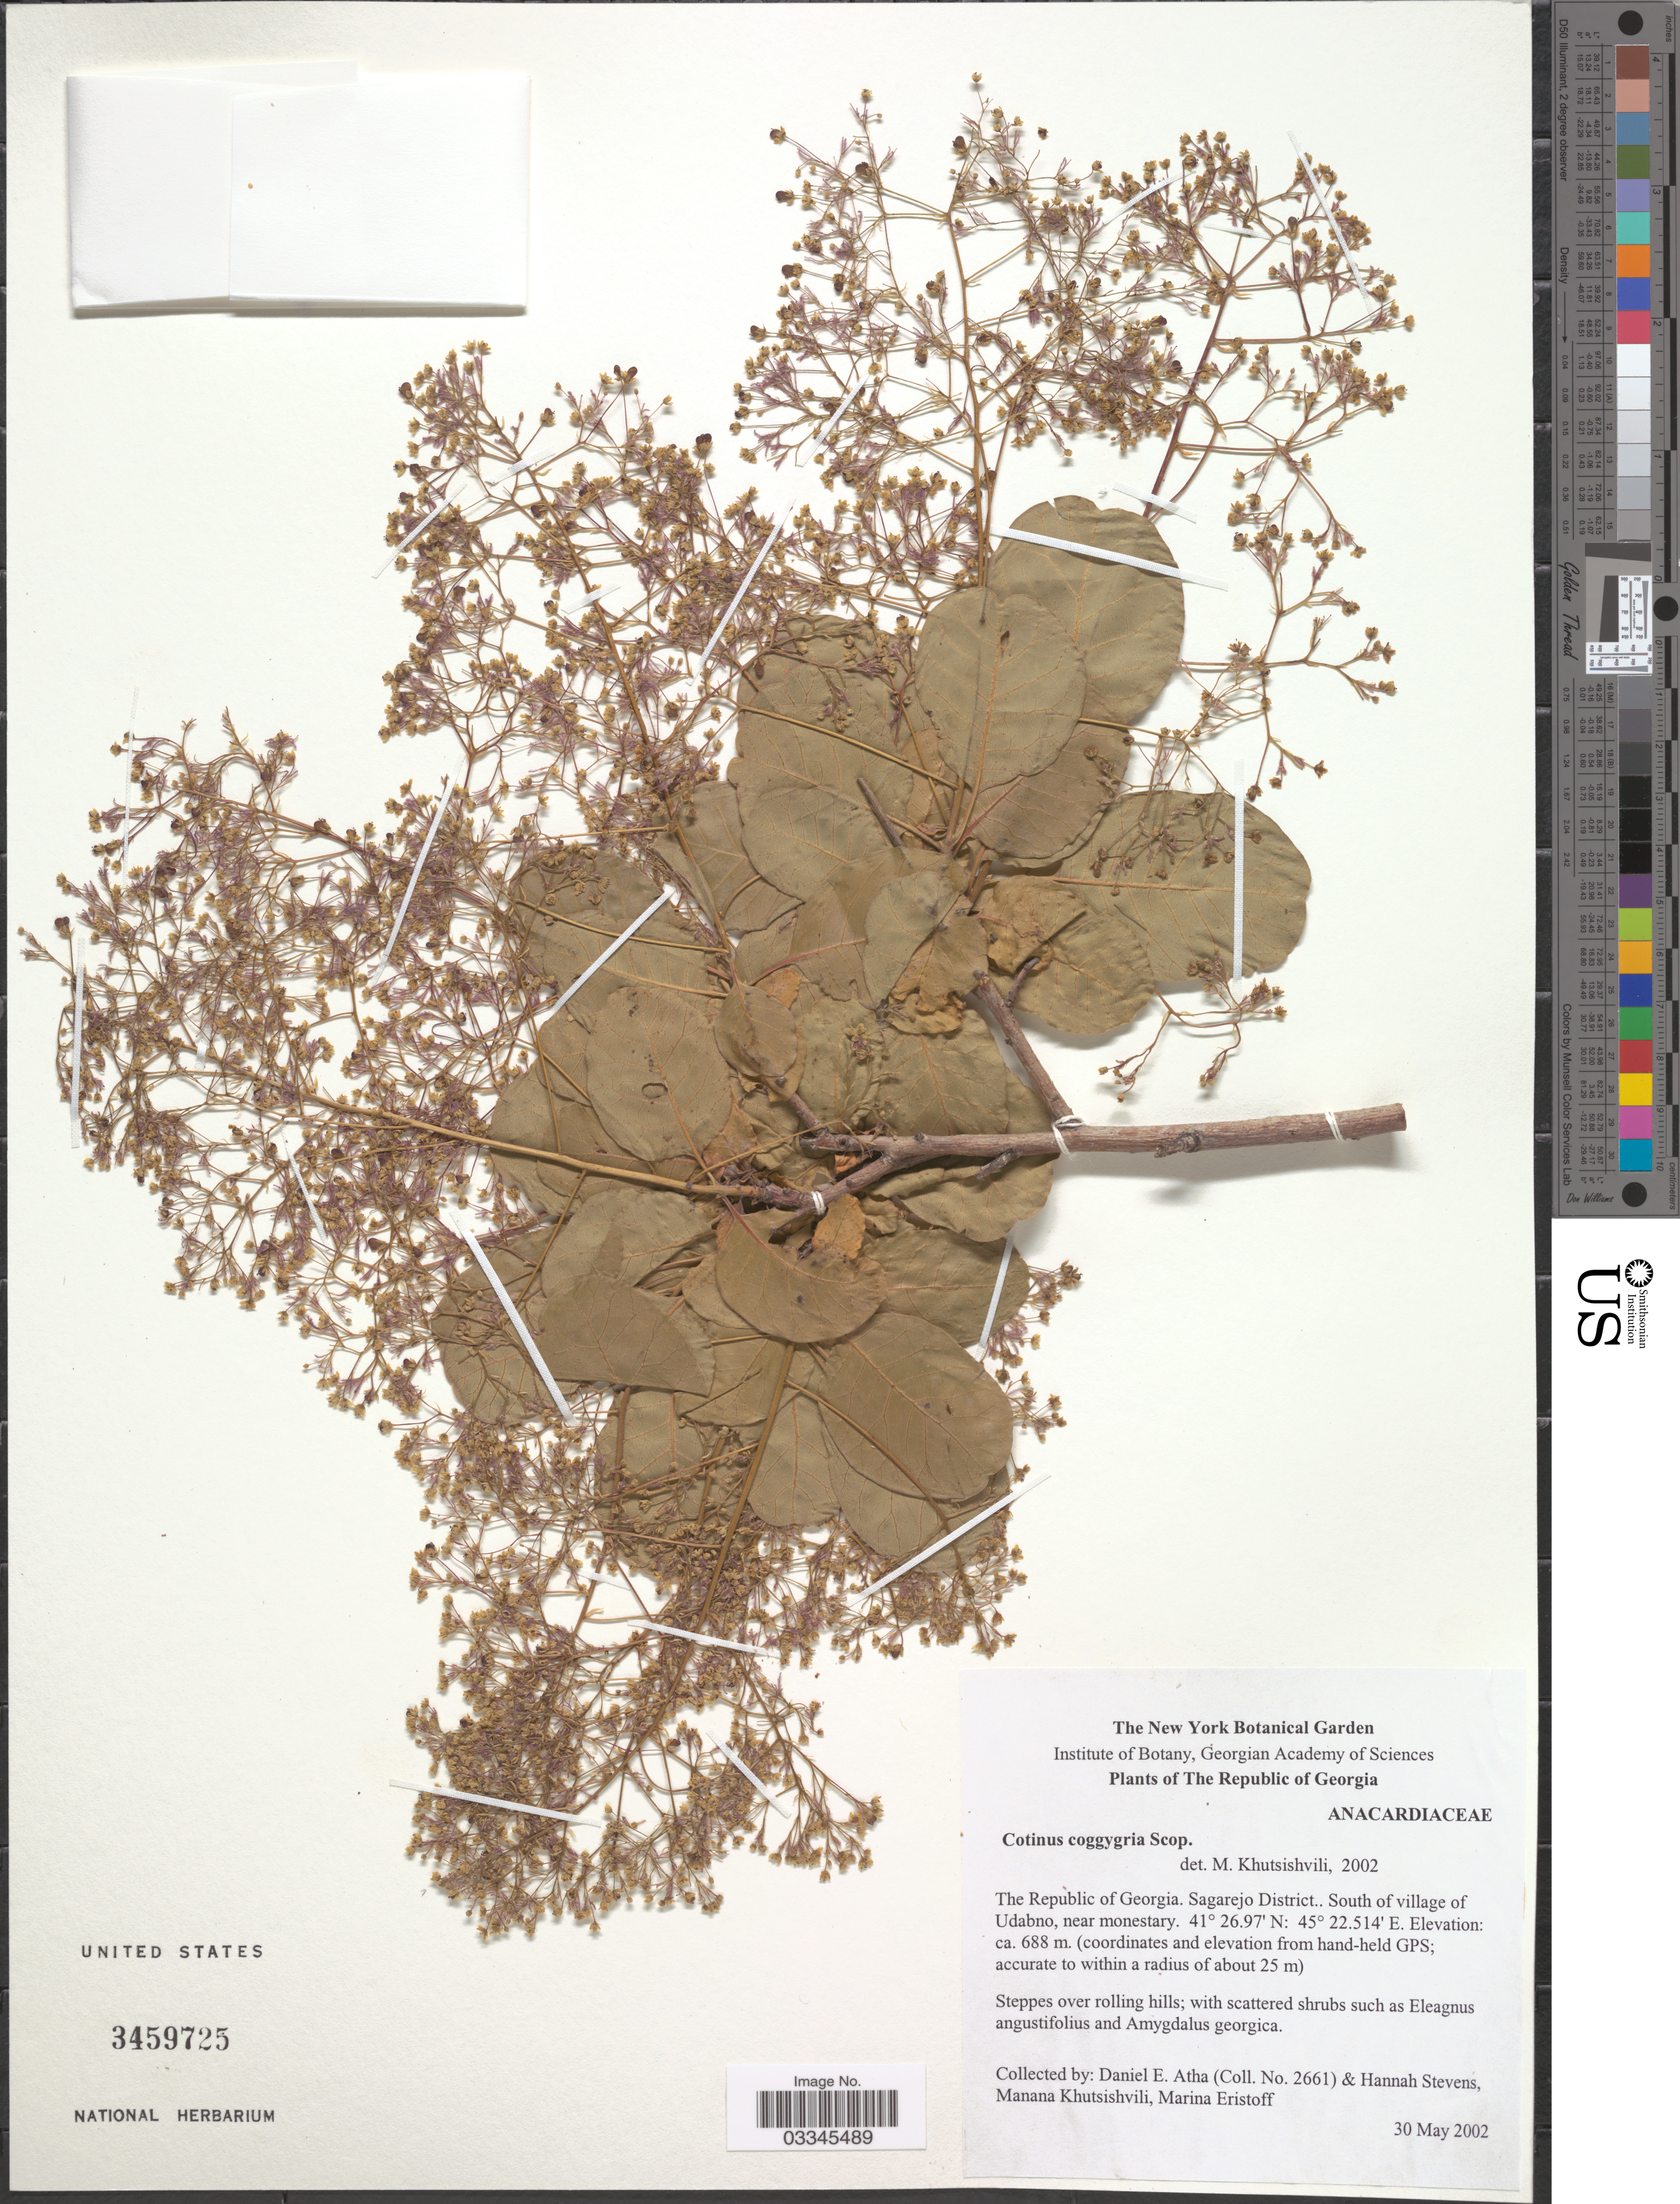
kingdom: Plantae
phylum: Tracheophyta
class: Magnoliopsida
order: Sapindales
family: Anacardiaceae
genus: Cotinus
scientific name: Cotinus coggygria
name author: Scop.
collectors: D. Atha, H. Stevens, M. Khutsiskvili & M. Eristoff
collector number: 2661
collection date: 2002-05-30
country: Georgia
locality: The Republic of Georgia. Sagarejo District. South of village of Udabno, near monestary.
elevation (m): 688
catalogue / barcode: US 3459725